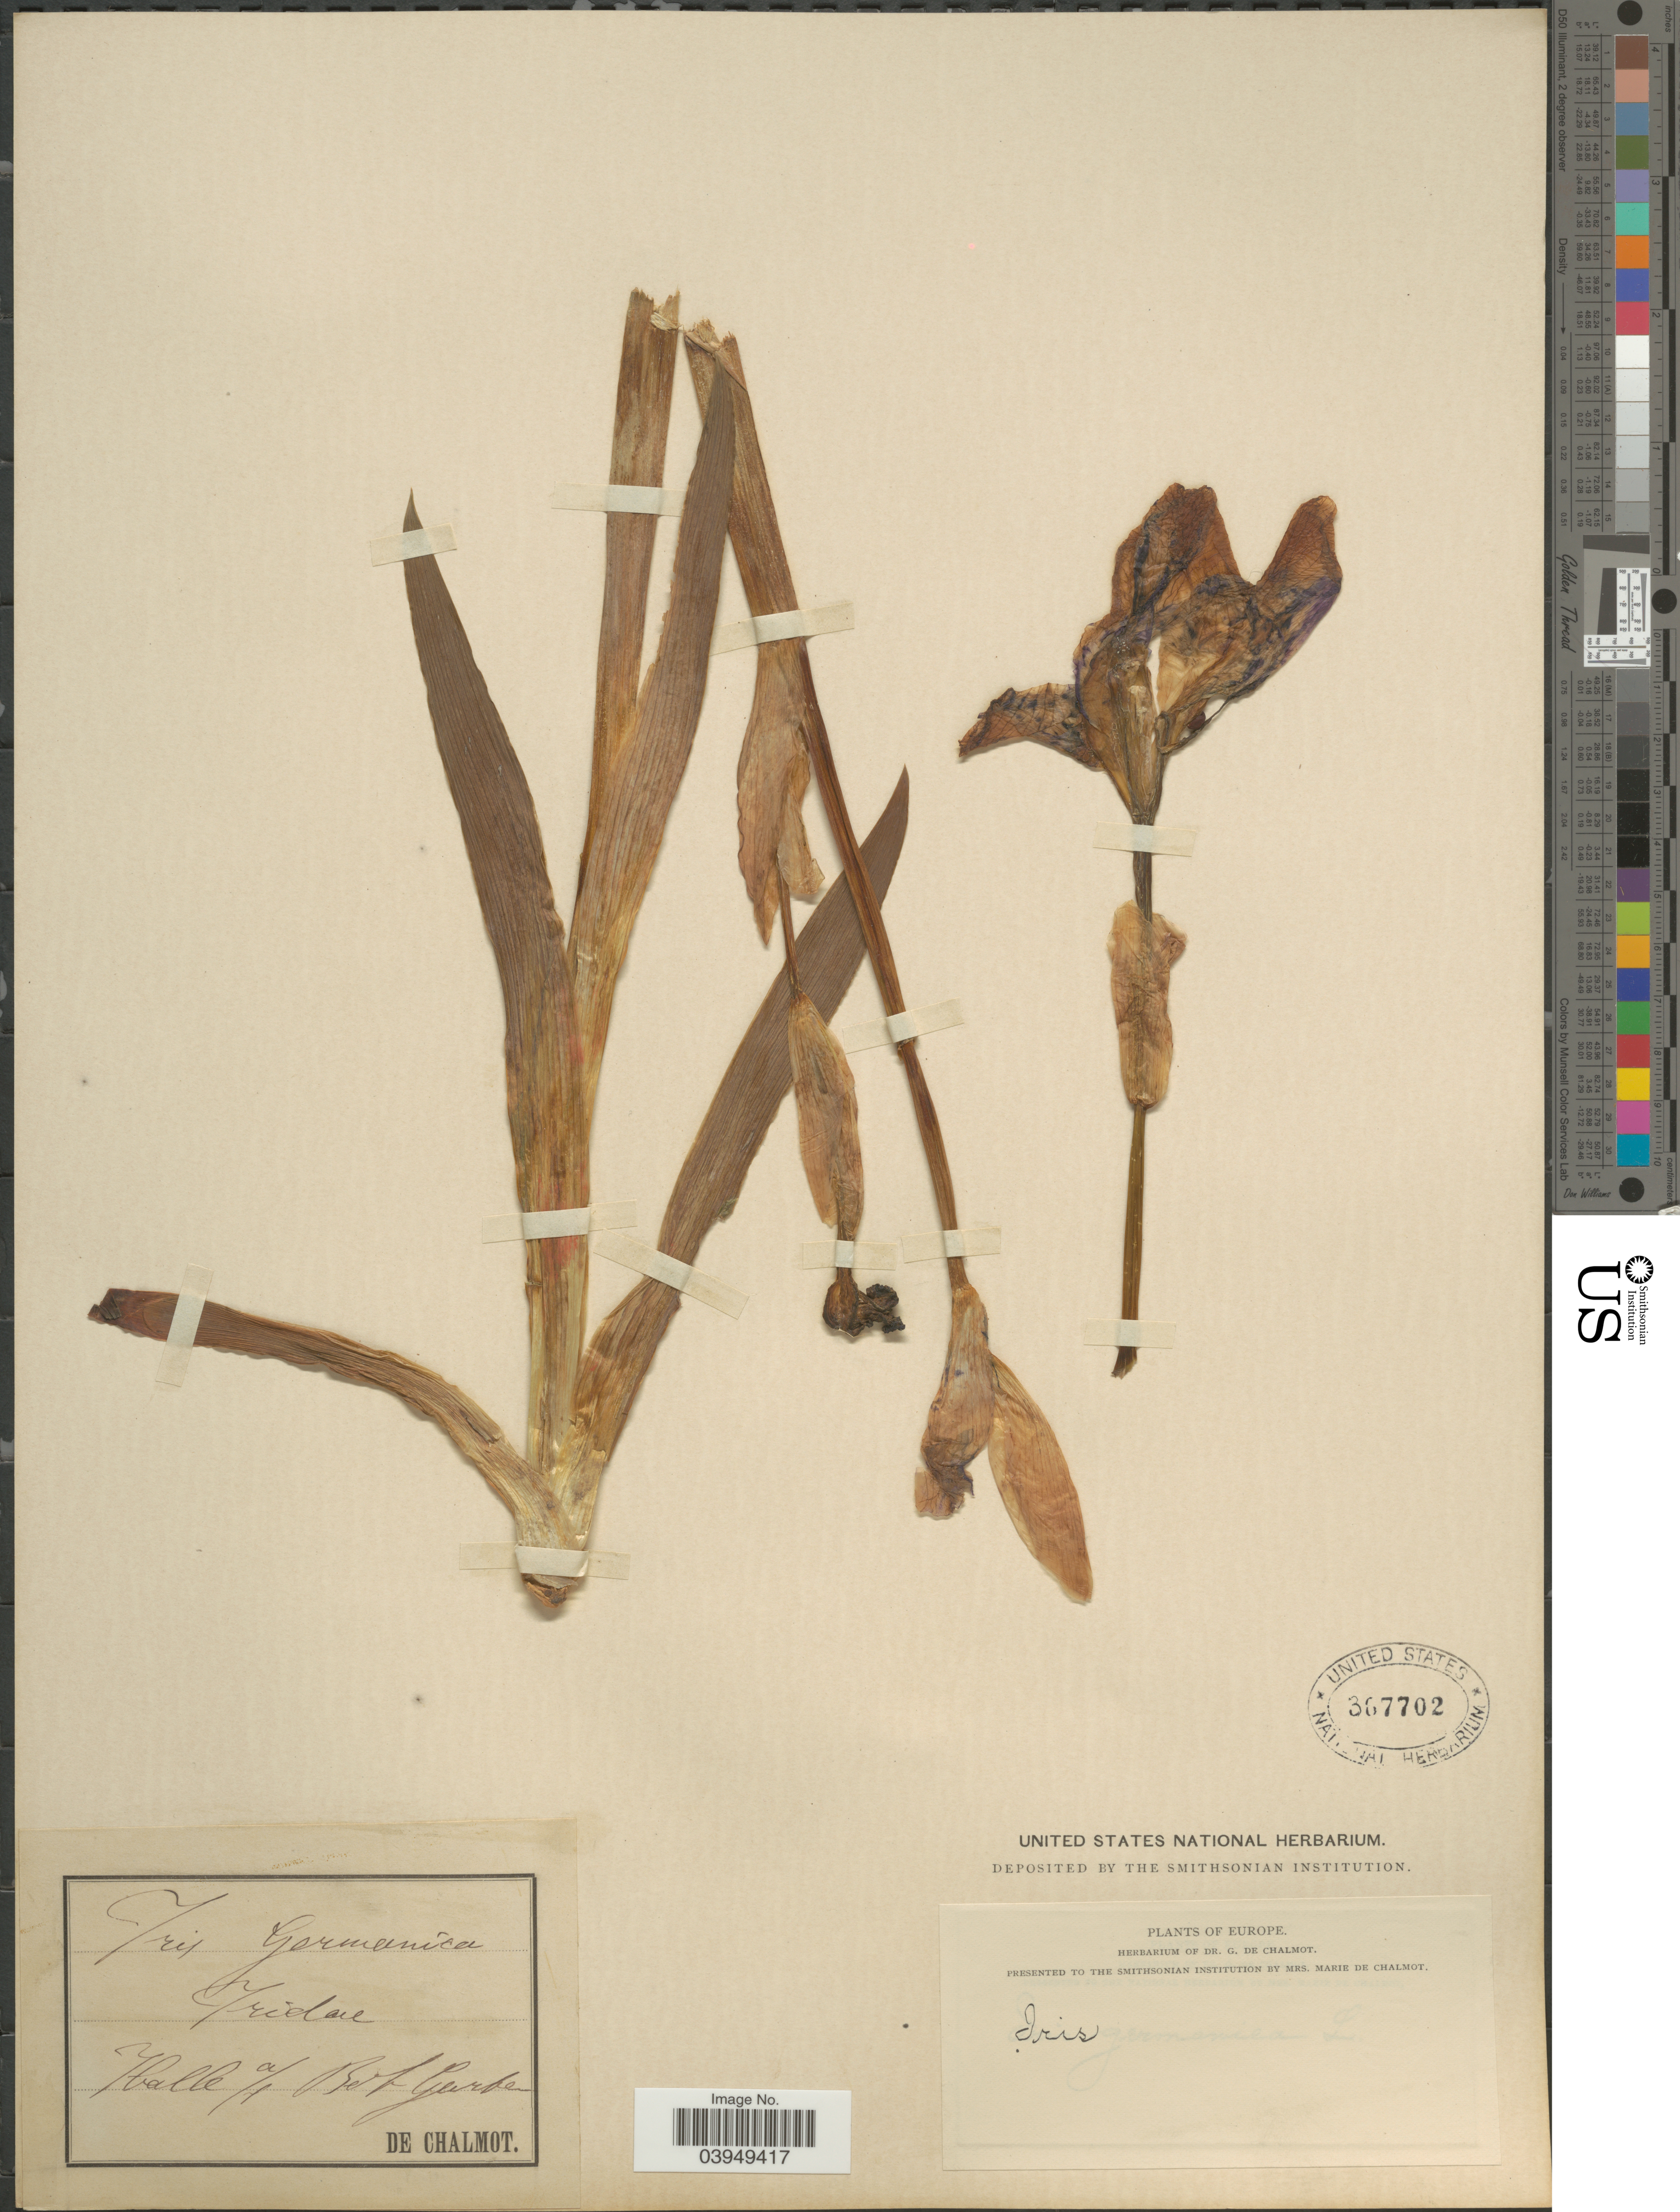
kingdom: Plantae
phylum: Tracheophyta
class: Liliopsida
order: Asparagales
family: Iridaceae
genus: Iris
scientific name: Iris germanica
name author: L.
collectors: G. de Chalmot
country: Germany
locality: Halle a/s Bot Garden. Europe.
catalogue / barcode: US 367702